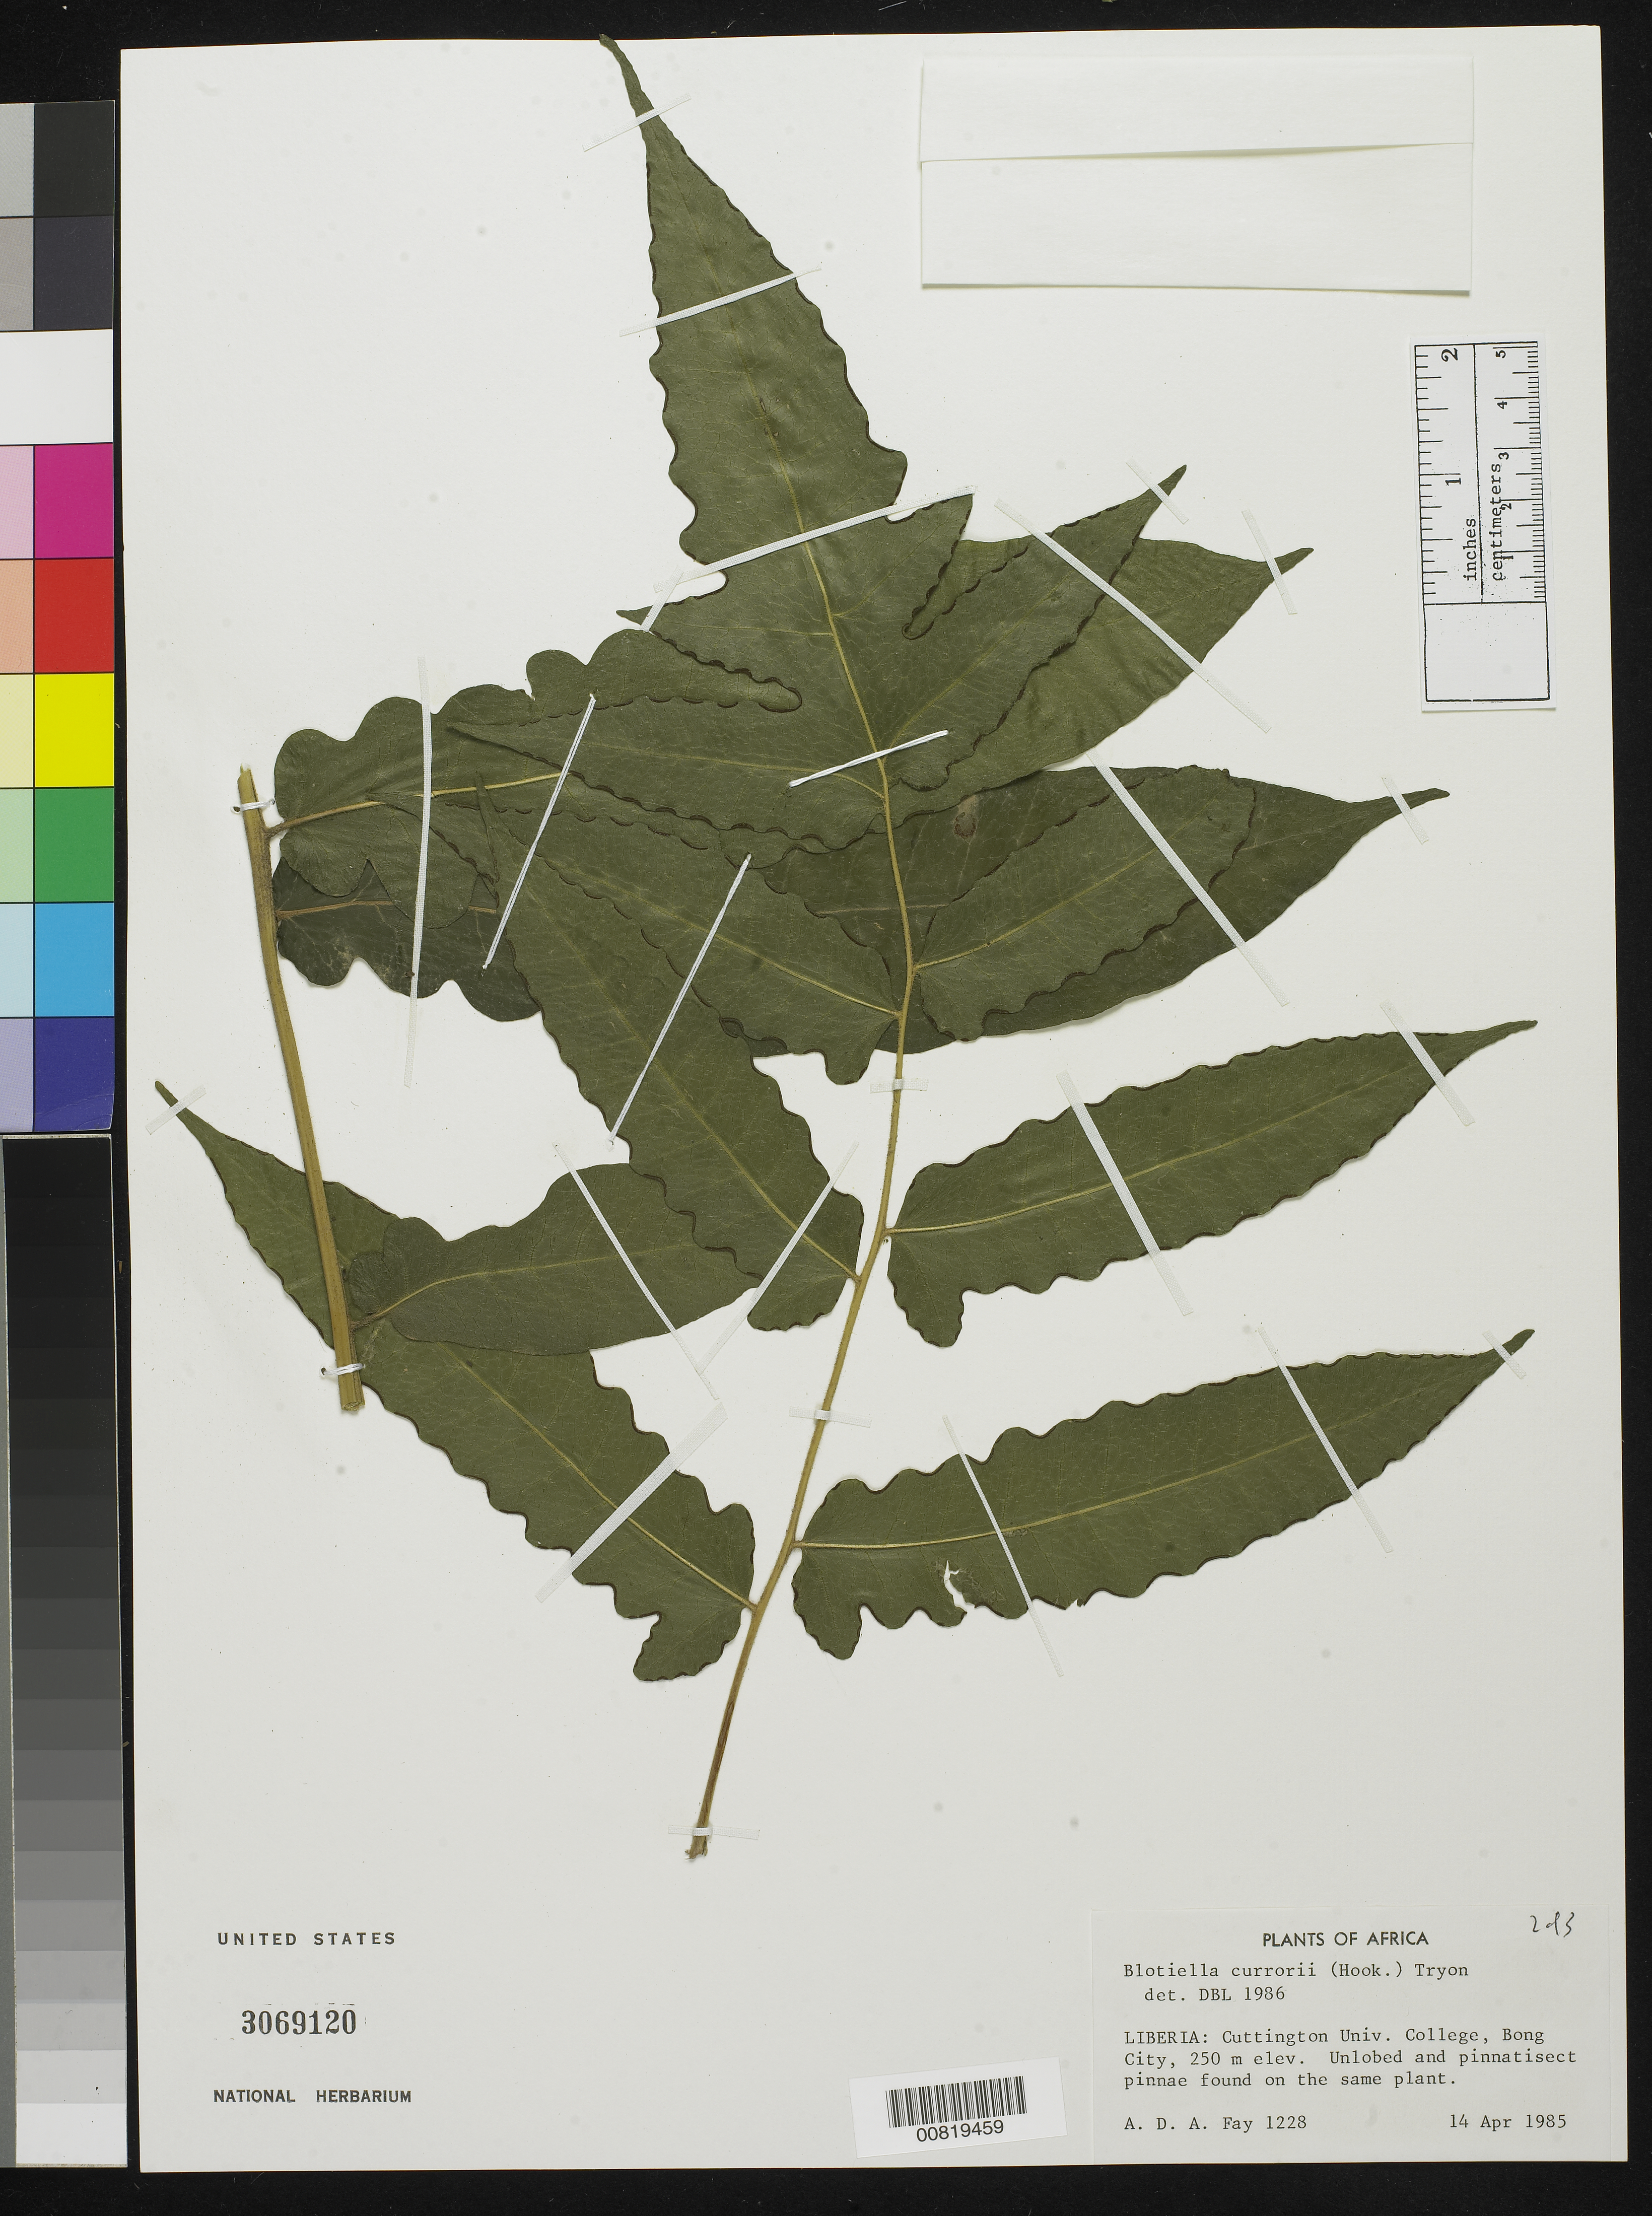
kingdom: Plantae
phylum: Tracheophyta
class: Polypodiopsida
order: Polypodiales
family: Dennstaedtiaceae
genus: Blotiella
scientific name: Blotiella currorii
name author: Hook.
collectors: A. Fay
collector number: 1228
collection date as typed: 14 Apr 1985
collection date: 1985-04-14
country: Liberia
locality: Cuttington Univ. College, Bong City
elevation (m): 250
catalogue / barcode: US 3069120